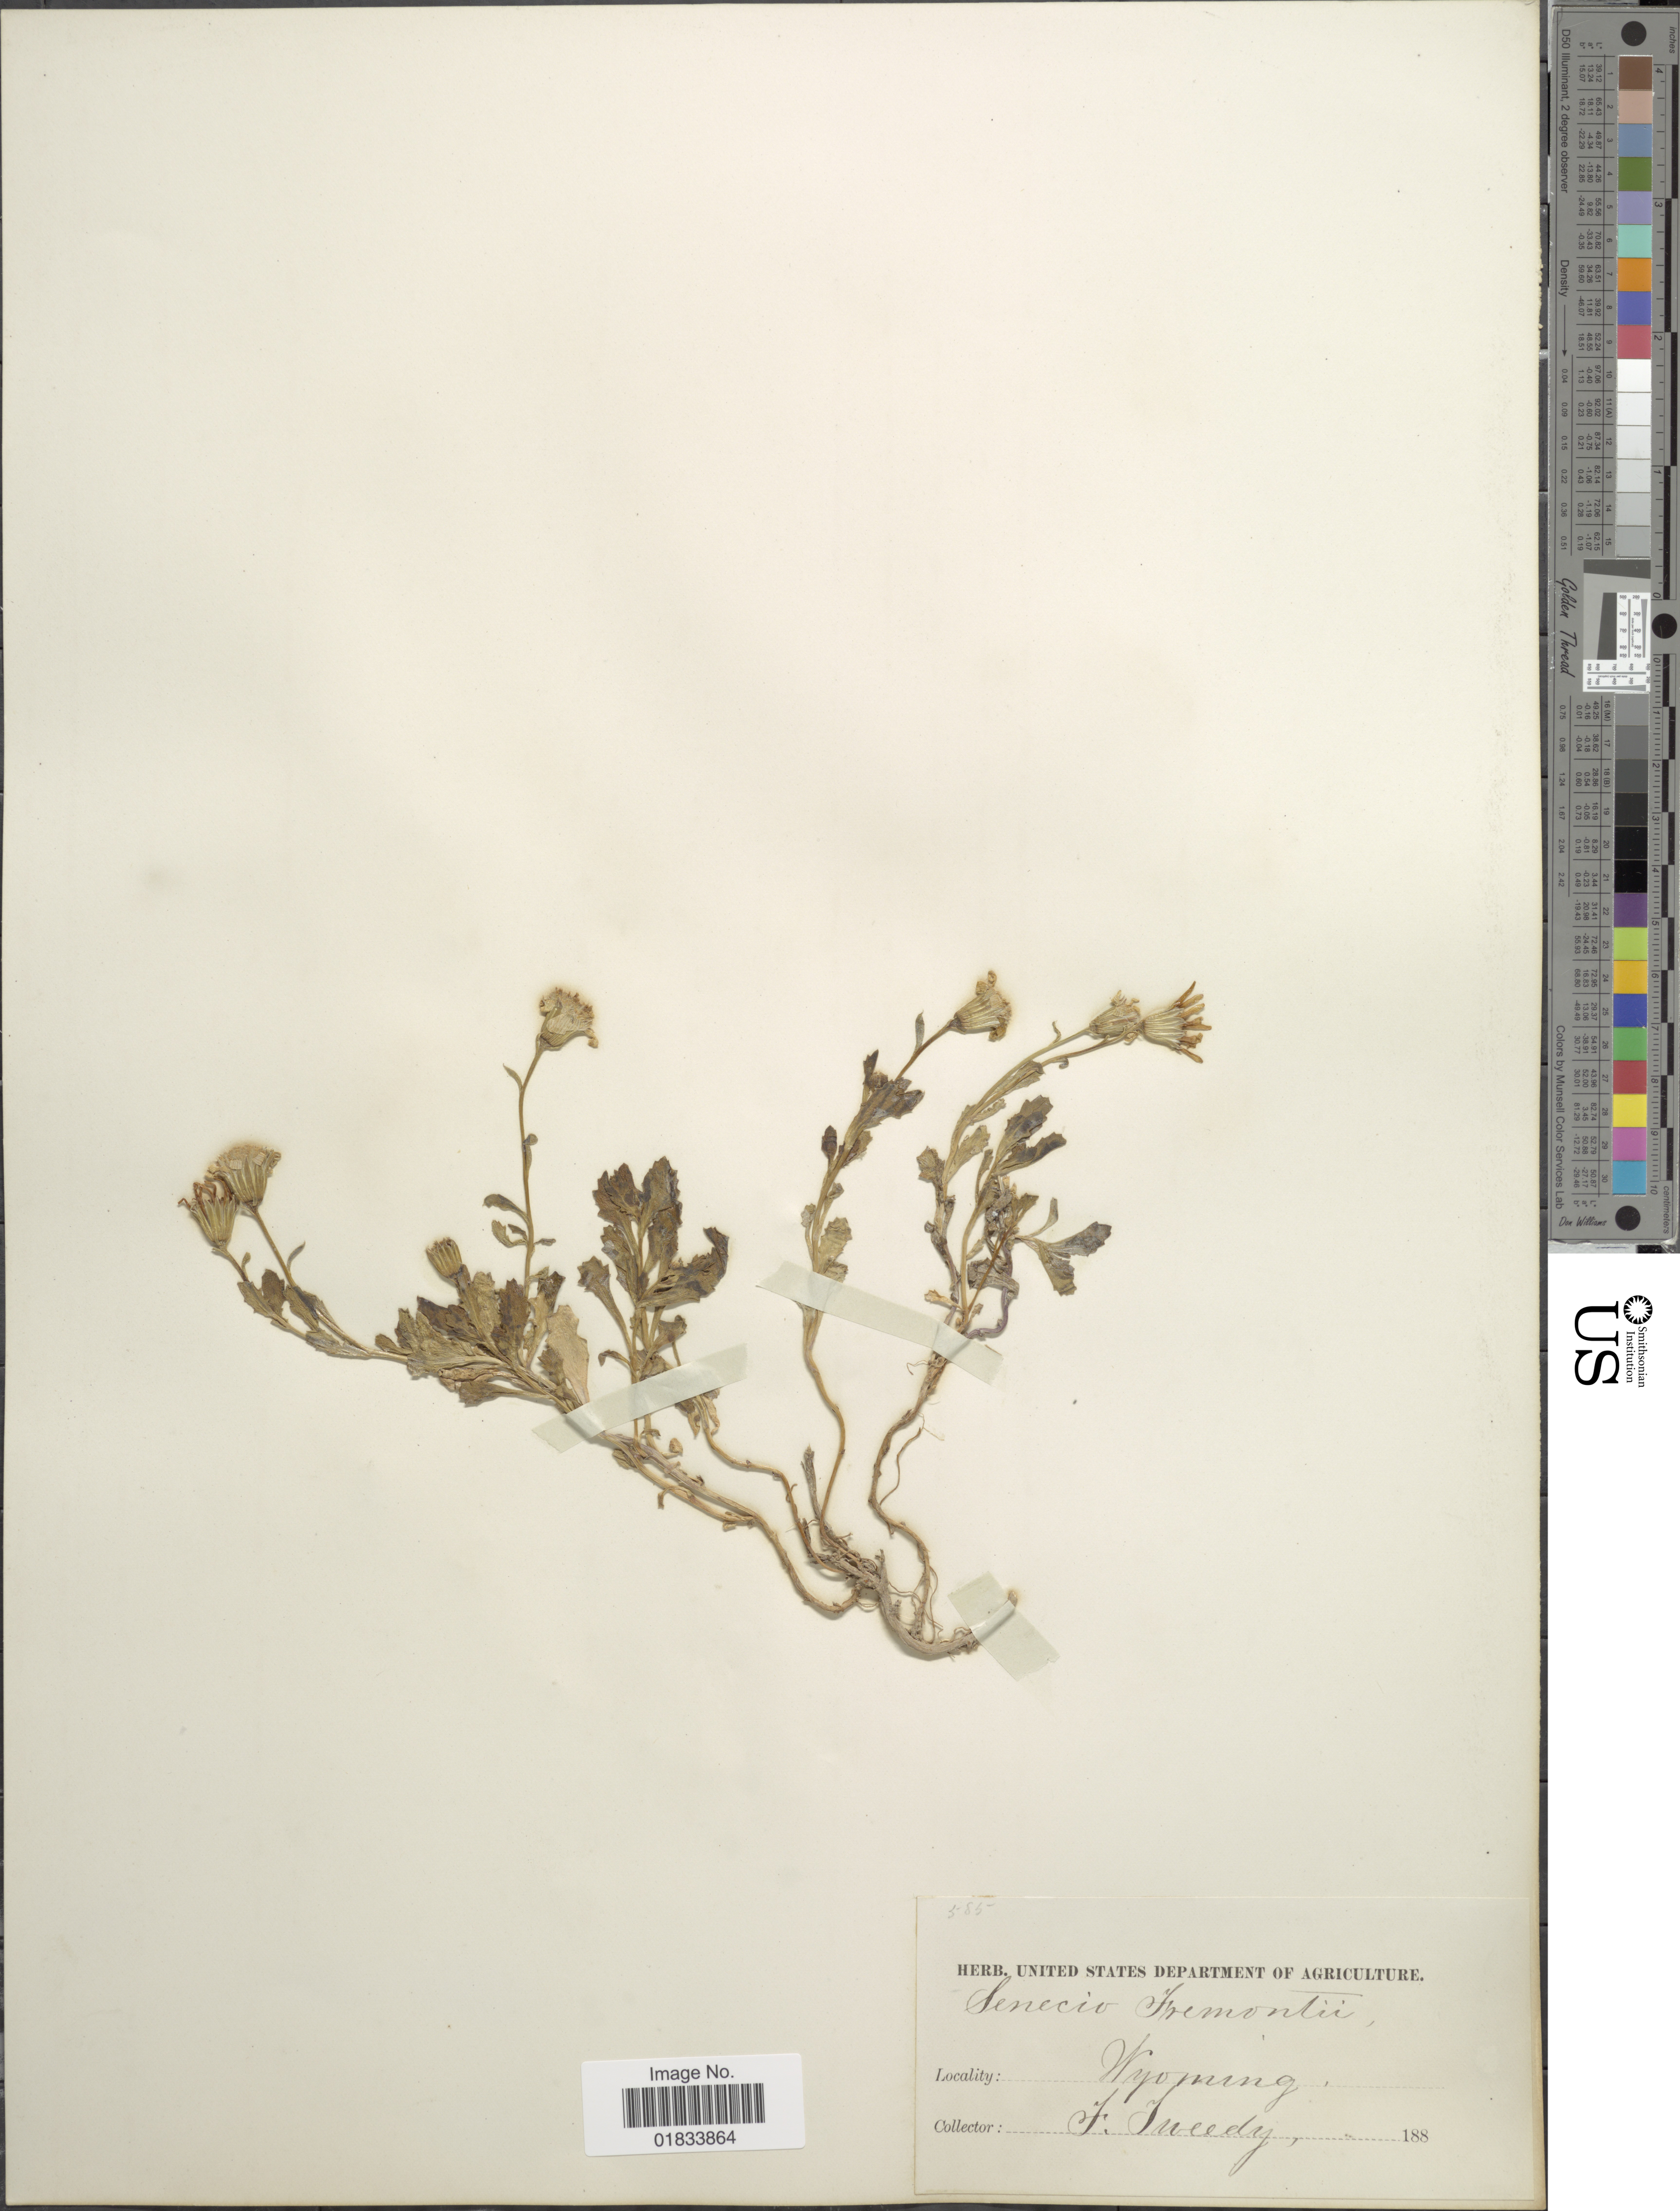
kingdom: Plantae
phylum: Tracheophyta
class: Magnoliopsida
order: Asterales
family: Asteraceae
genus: Senecio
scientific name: Senecio fremontii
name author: Torr. & A. Gray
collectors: F. Tweedy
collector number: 585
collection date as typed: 188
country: United States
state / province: Wyoming